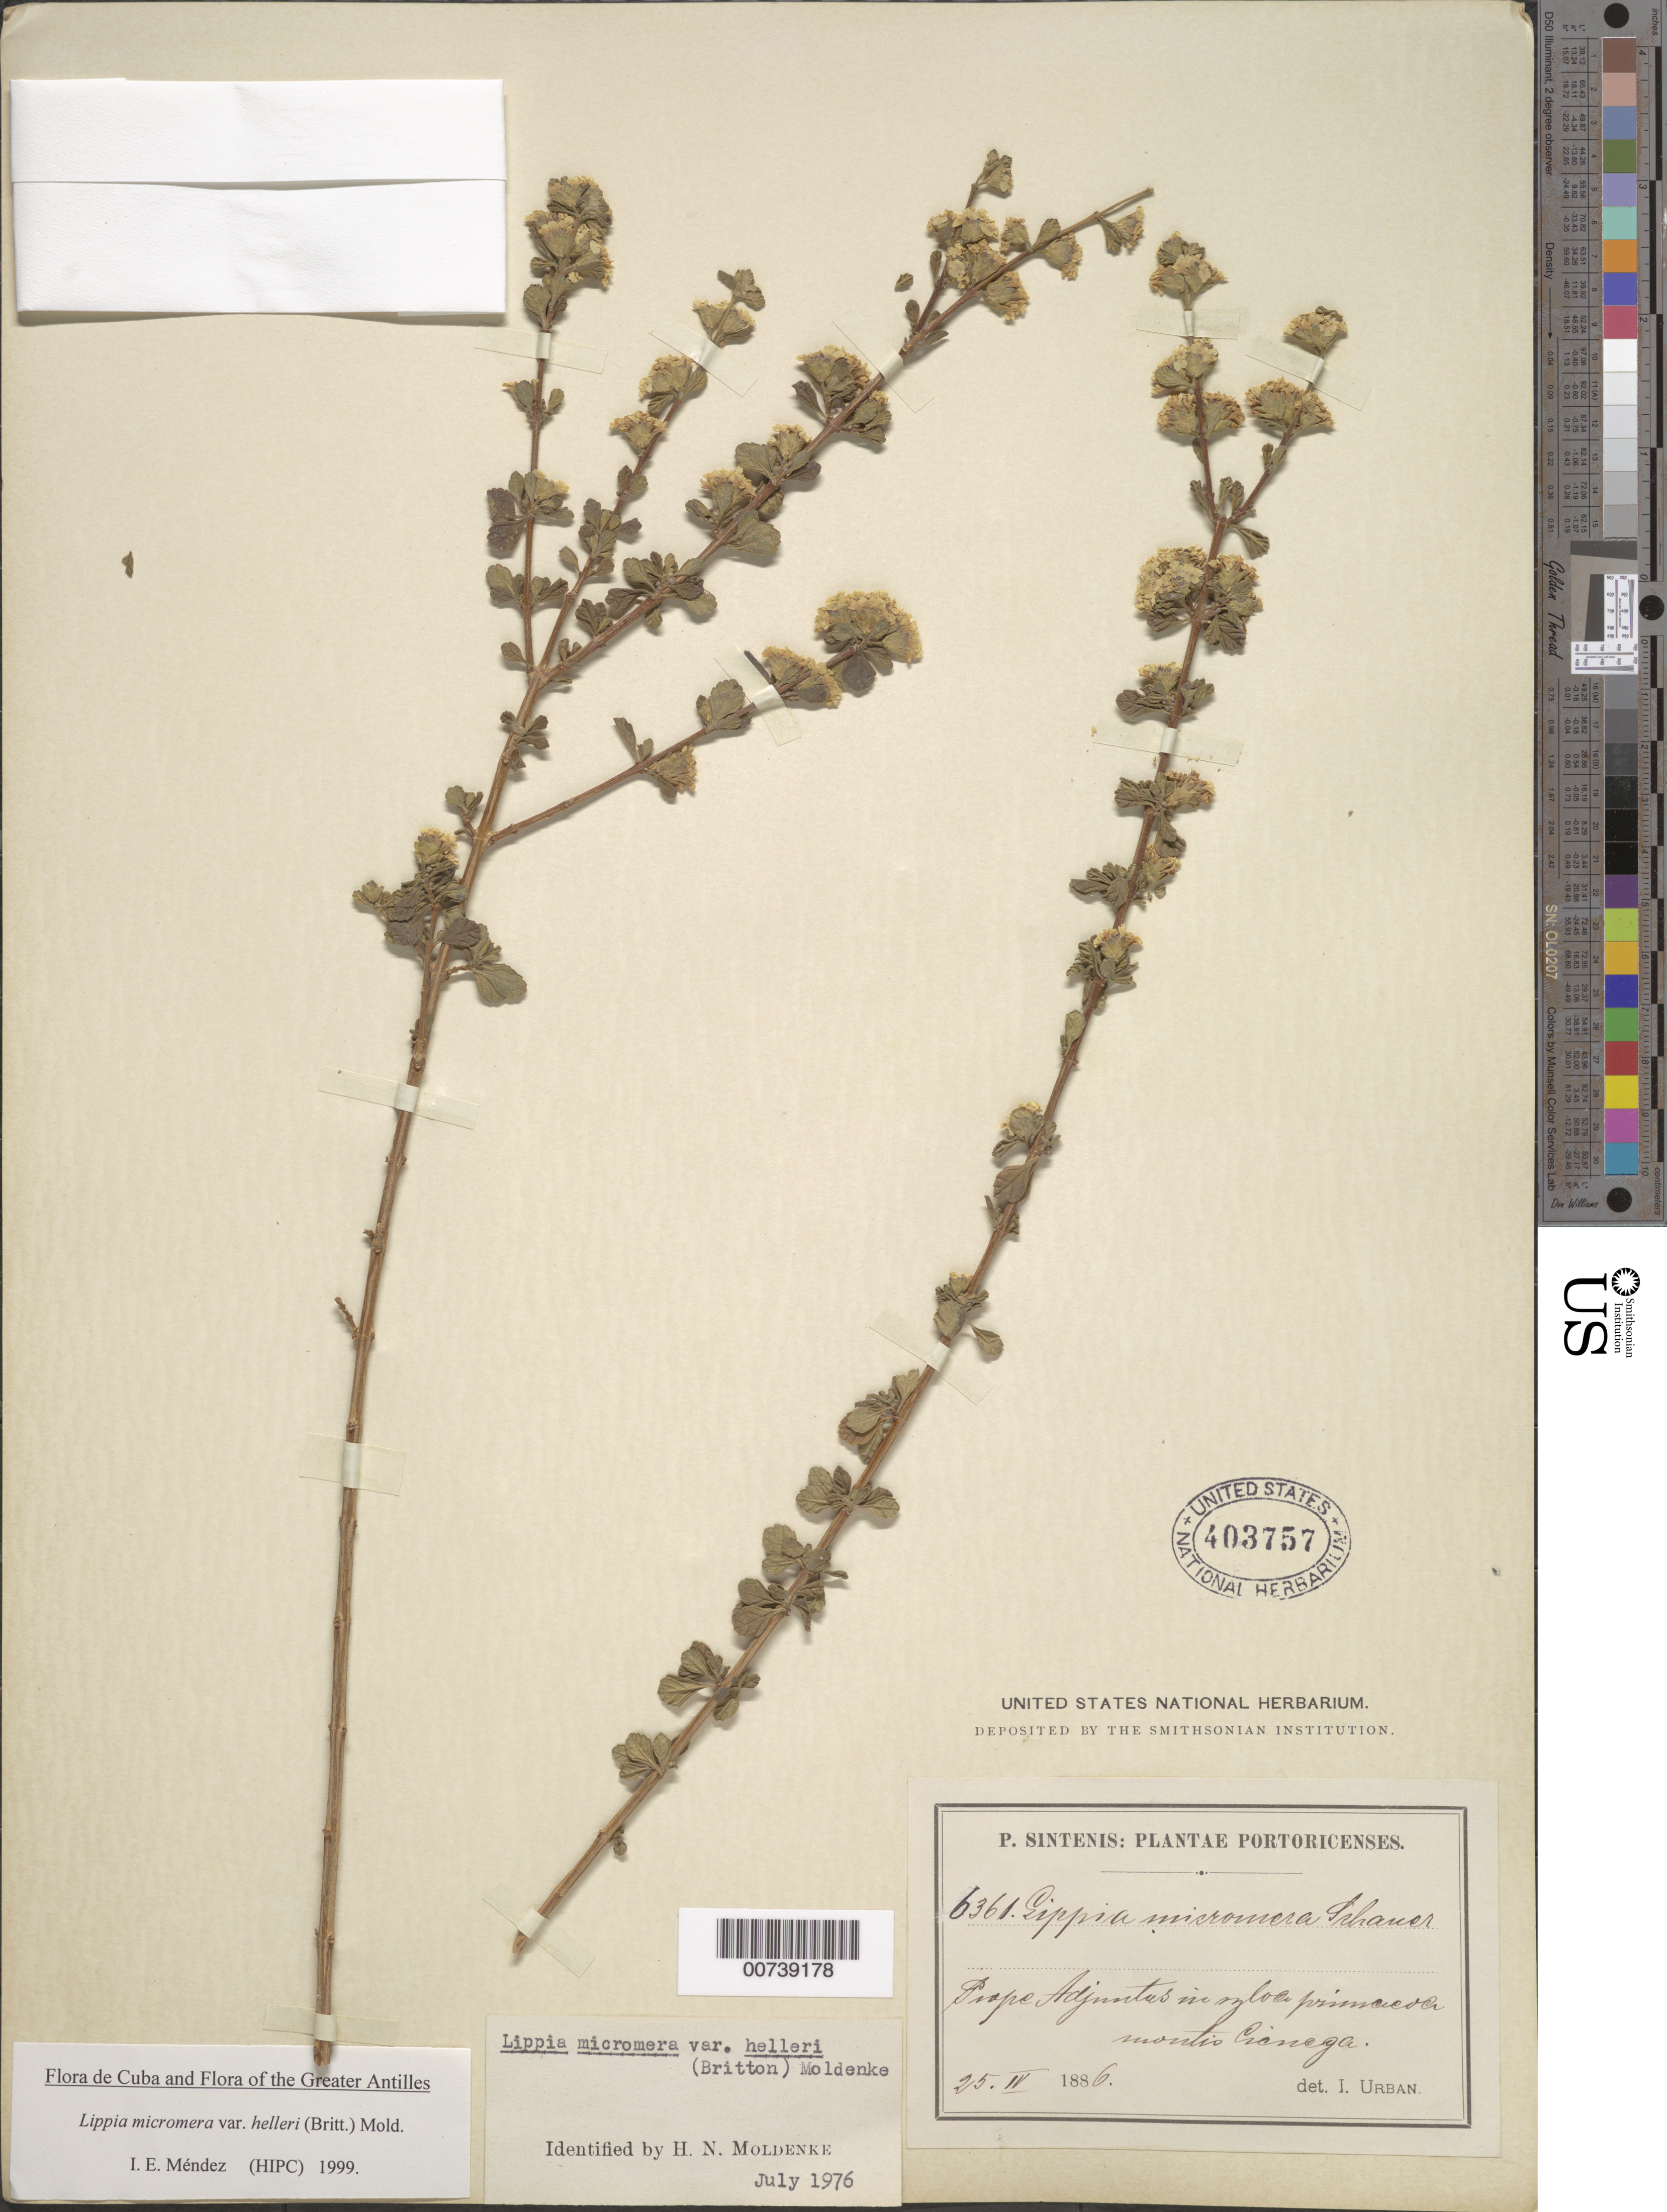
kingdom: Plantae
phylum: Tracheophyta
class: Magnoliopsida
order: Lamiales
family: Verbenaceae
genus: Lippia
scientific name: Lippia micromera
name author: Schauer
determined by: Méndez, Isidro E., (HIPC)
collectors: P. Sintenis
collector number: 6361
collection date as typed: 25 Apr 1886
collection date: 1886-04-25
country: Puerto Rico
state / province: Adjuntas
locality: Prope Adjuntas in sylva primaeva montis Cienega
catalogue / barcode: US 403757